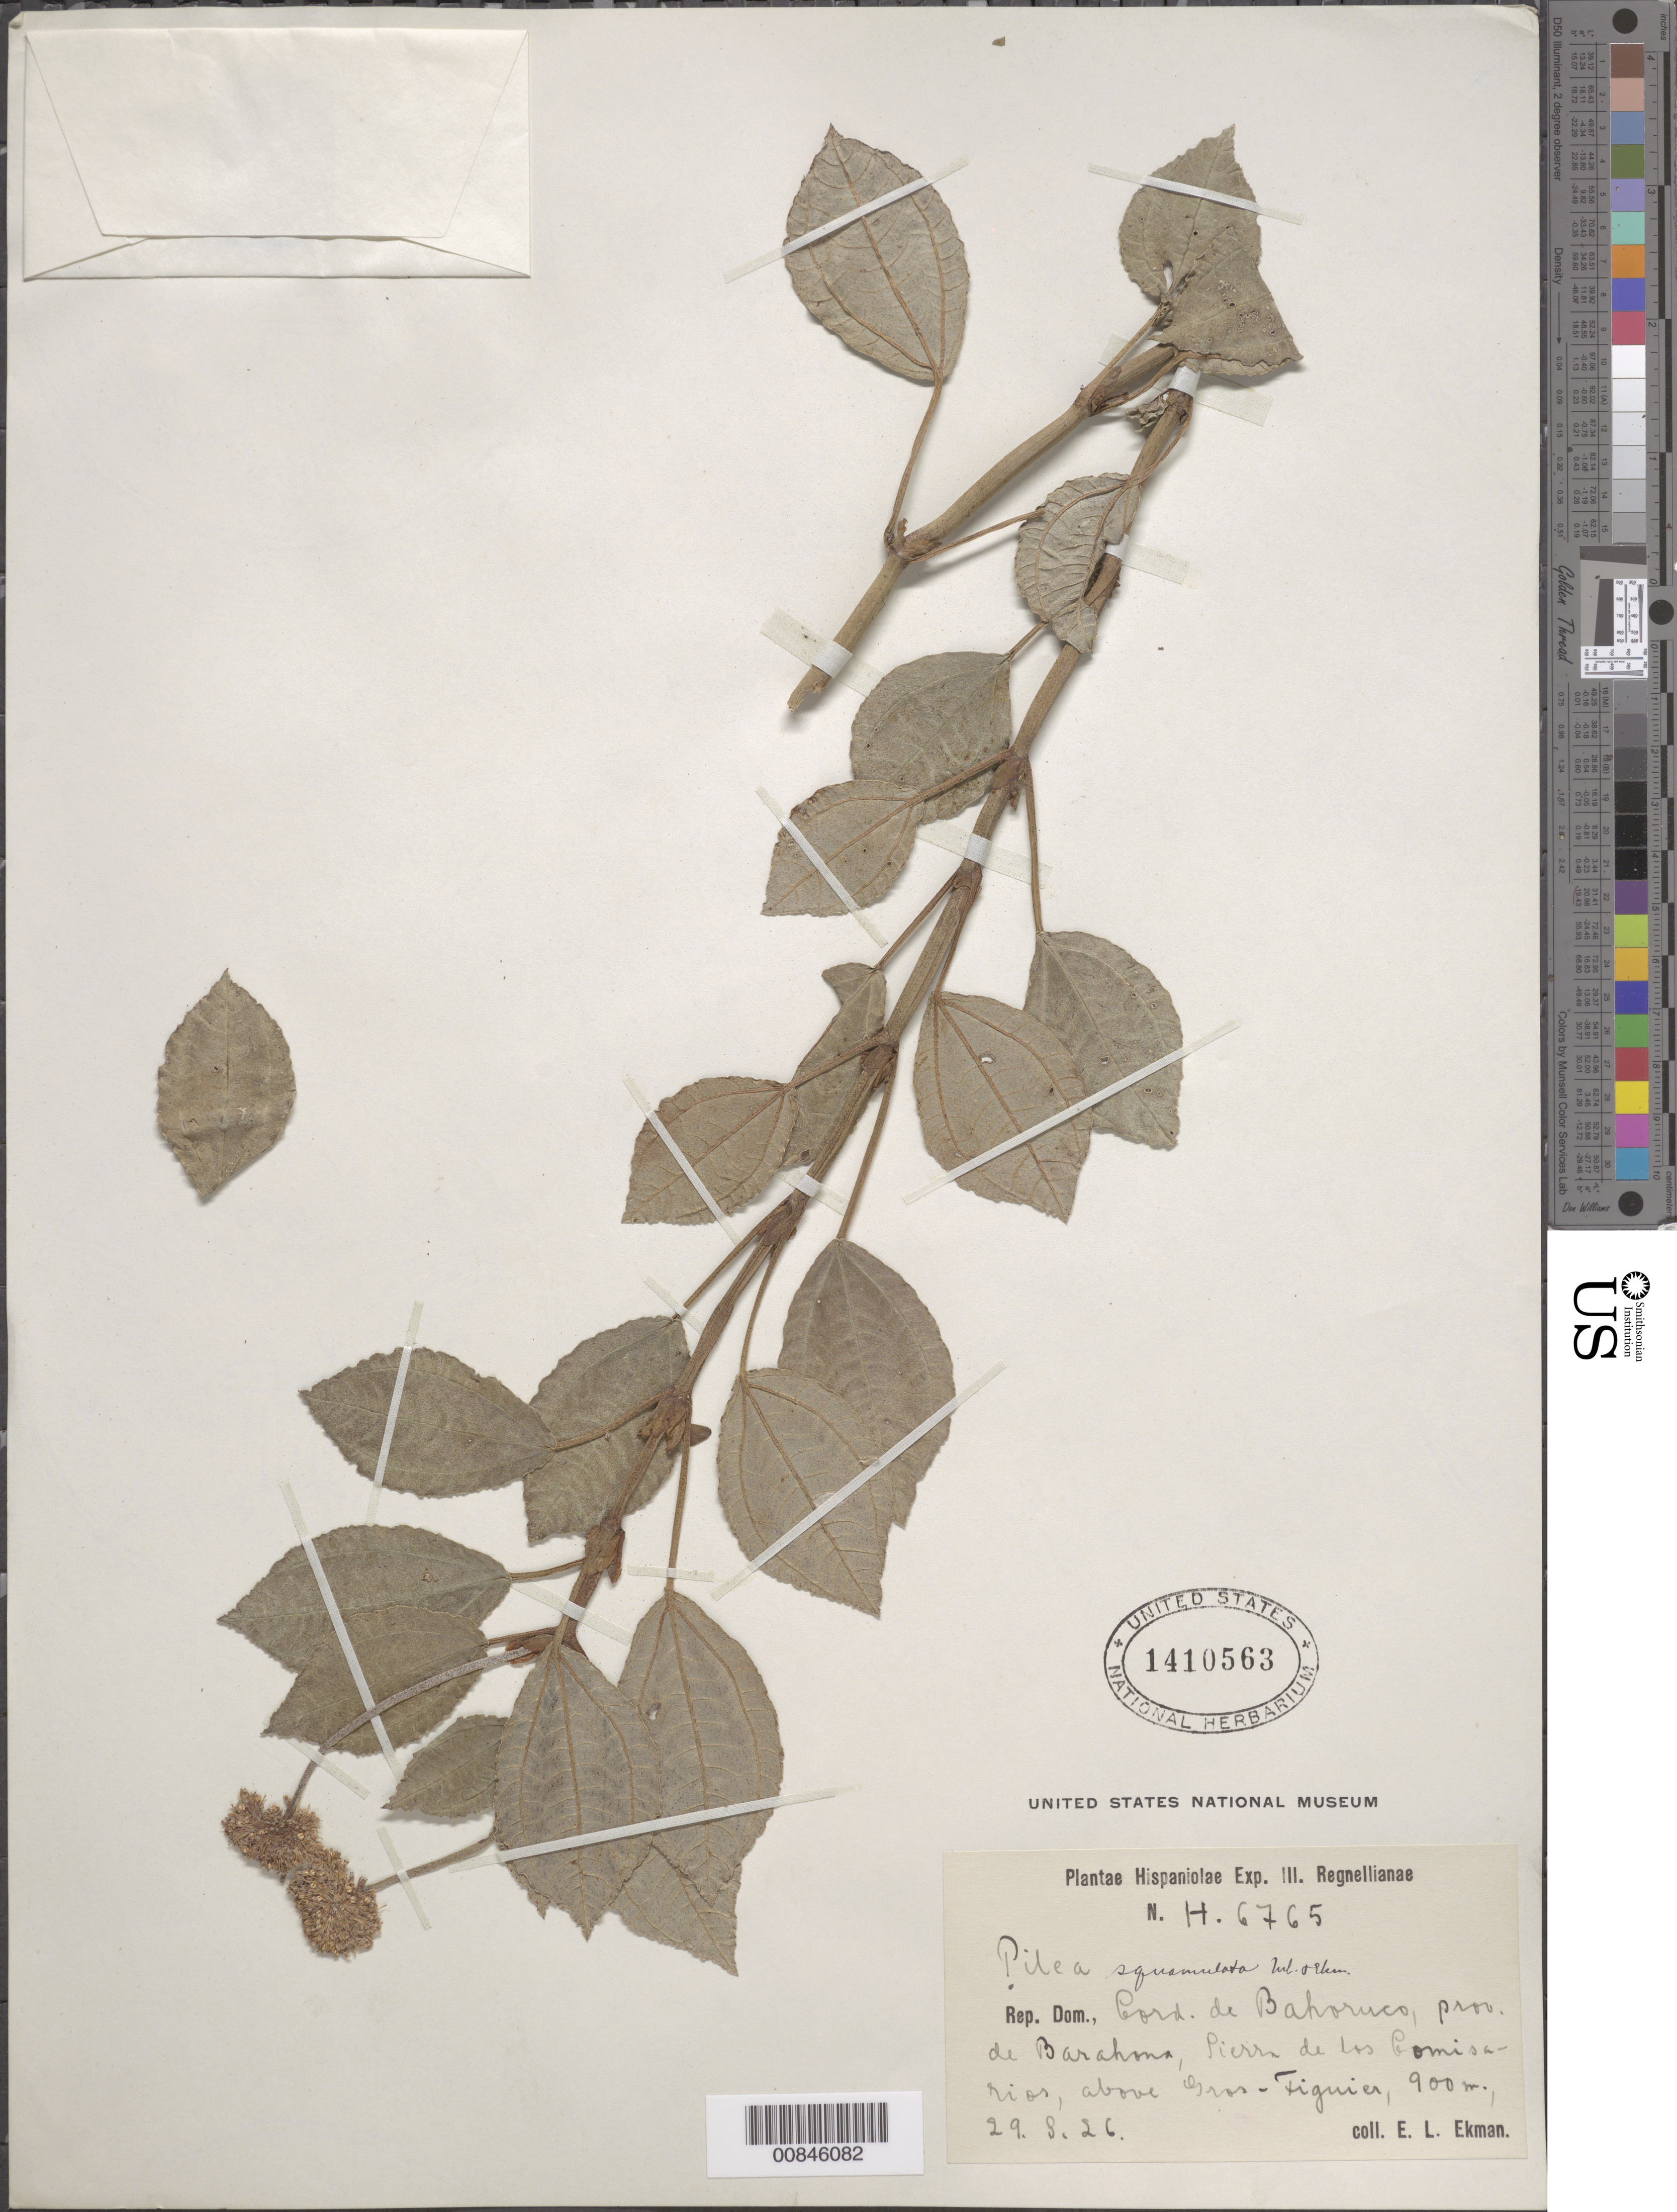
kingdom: Plantae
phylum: Tracheophyta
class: Magnoliopsida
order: Rosales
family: Urticaceae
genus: Pilea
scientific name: Pilea squamulata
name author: Urb. & Ekman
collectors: E. L. Ekman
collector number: H 6765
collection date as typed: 29 Aug 1926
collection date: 1926-08-29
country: Dominican Republic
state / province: Barahona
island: Hispaniola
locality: Cordillera de Bahoruco, Sierra de los Comisarios, above Gros-Figuier.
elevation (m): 900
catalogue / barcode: US 1410563